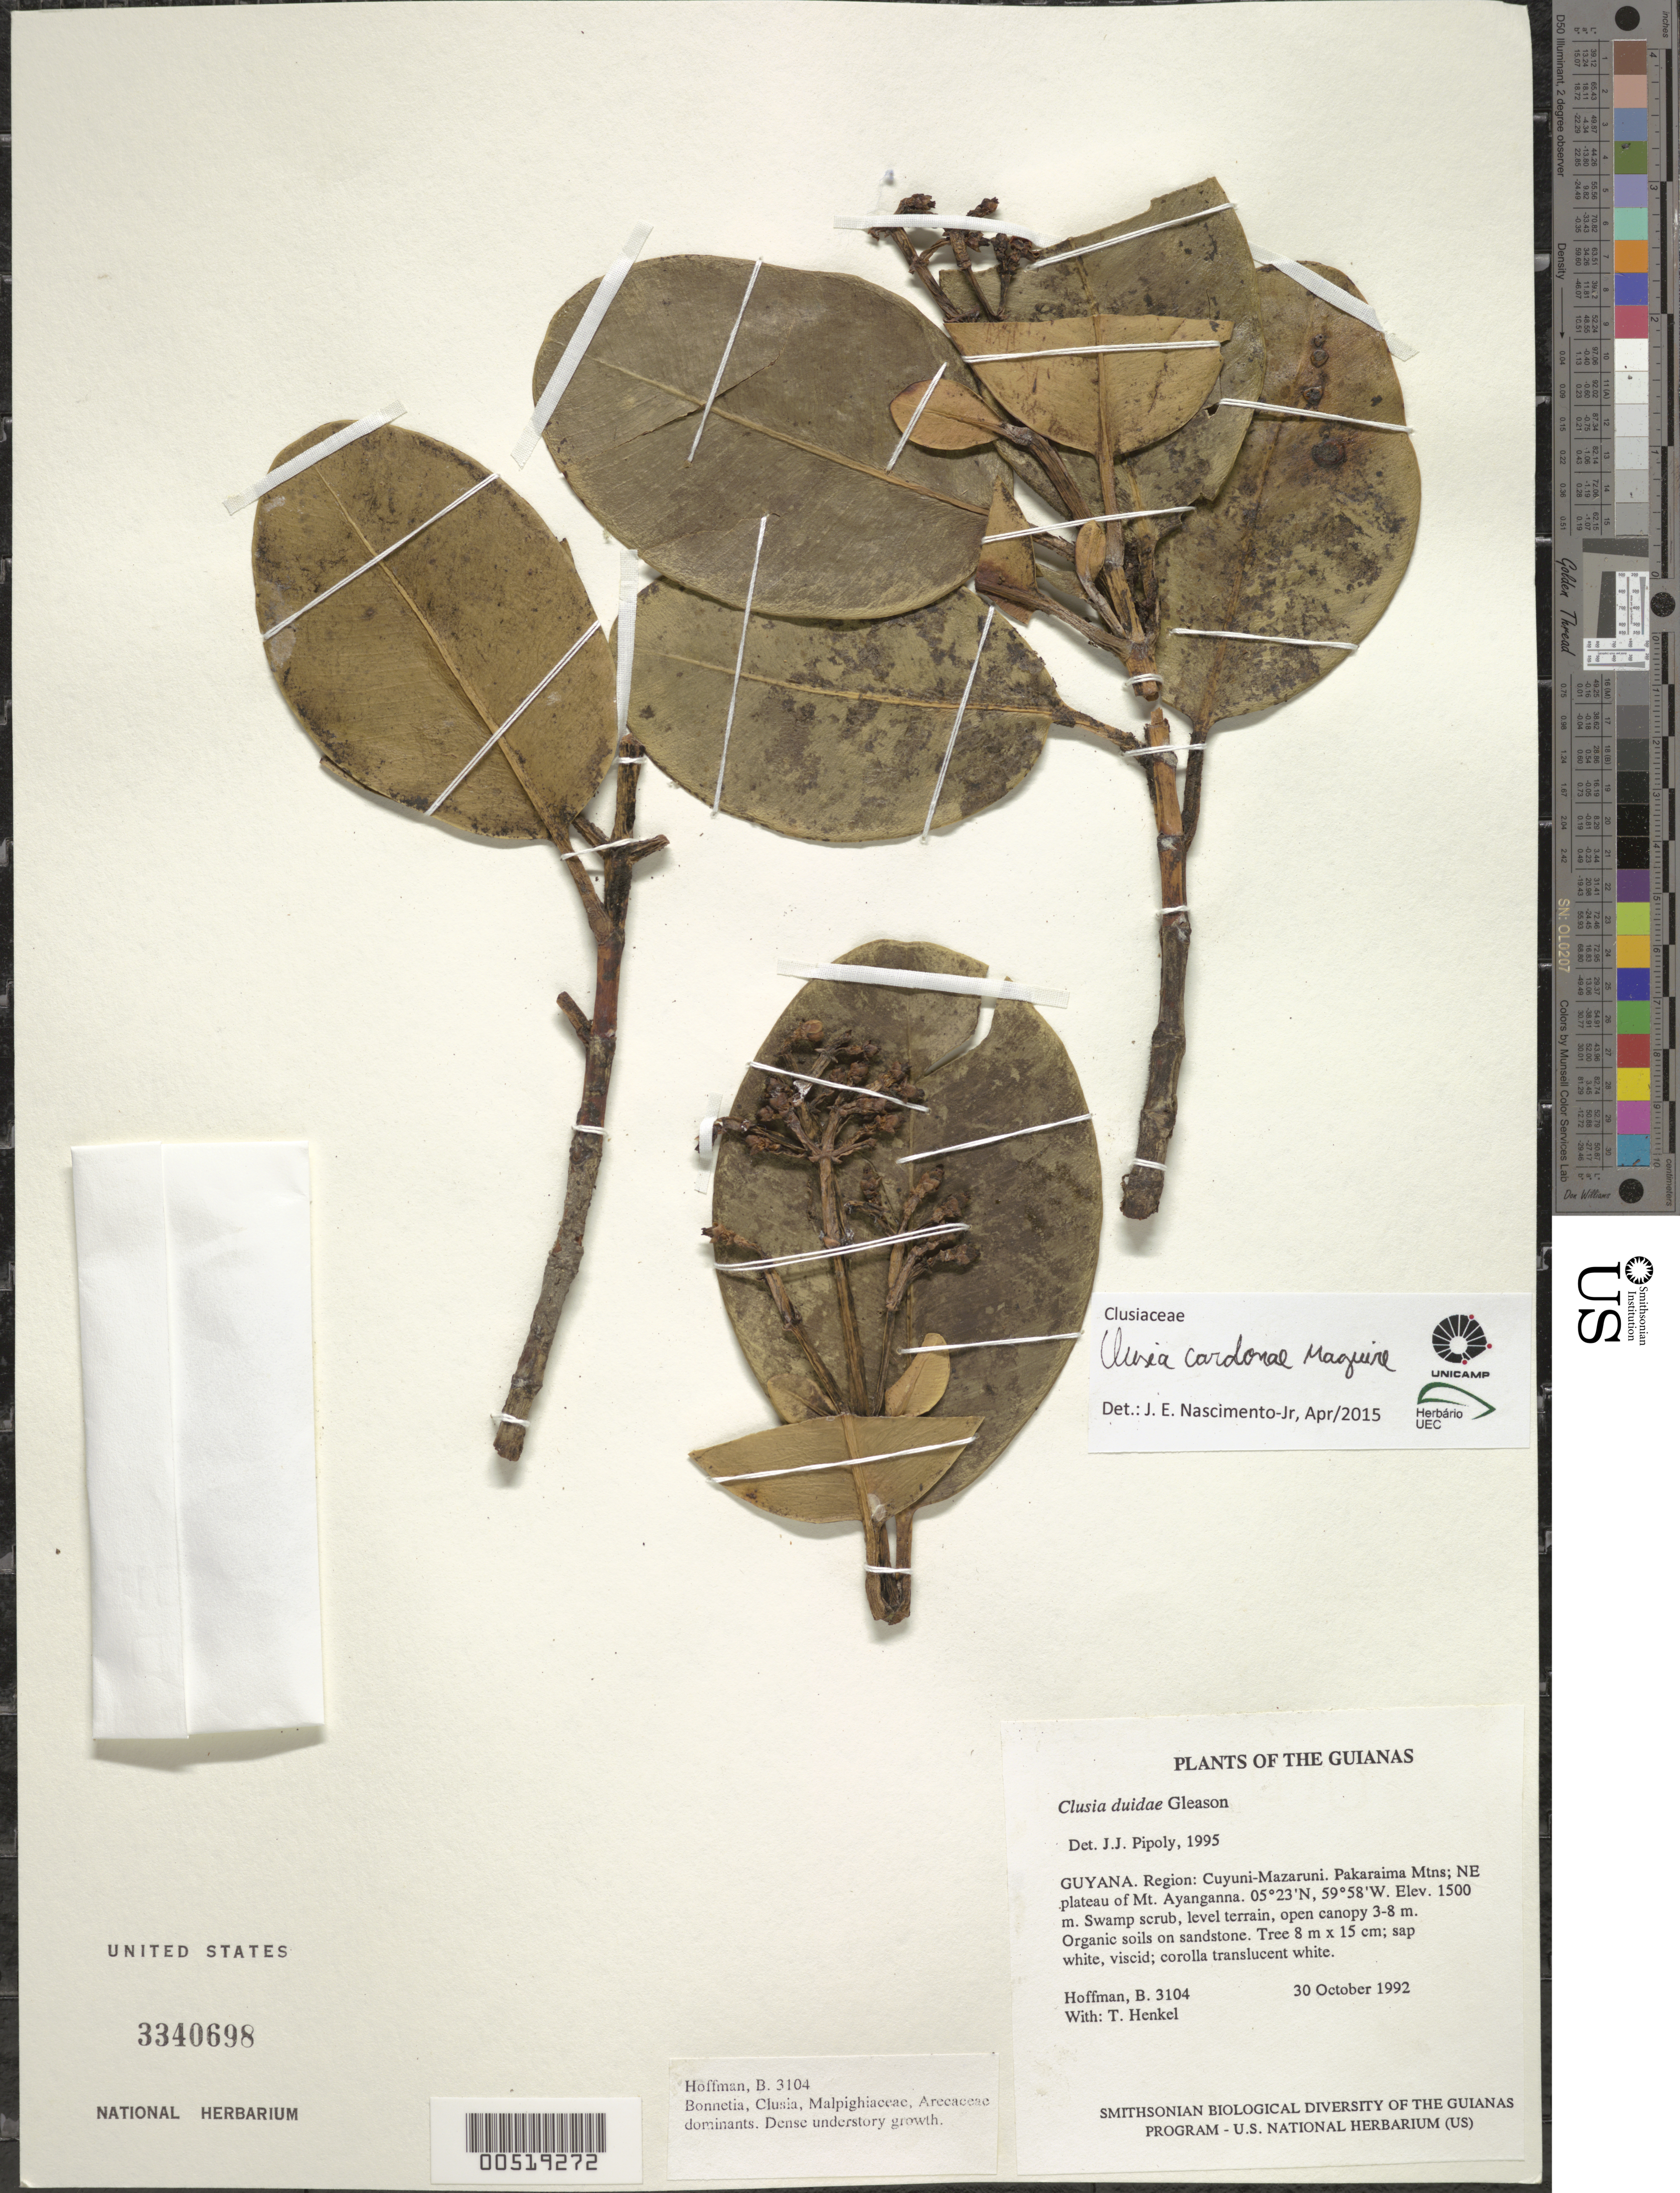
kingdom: Plantae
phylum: Tracheophyta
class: Magnoliopsida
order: Malpighiales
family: Clusiaceae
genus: Clusia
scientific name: Clusia cardonae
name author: Maguire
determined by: Nascimento, Jose E., Jr.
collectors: B. Hoffman & T. Henkel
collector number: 3104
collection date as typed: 30 October 1992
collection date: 1992-10-30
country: Guyana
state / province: Cuyuni-Mazaruni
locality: Pakaraima Mountains; NE plateau of Mt. Ayanganna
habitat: Swamp scrub, level terrain, open canopy 3-8 m. Organic soils on sandstone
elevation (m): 1500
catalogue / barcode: US 3340698